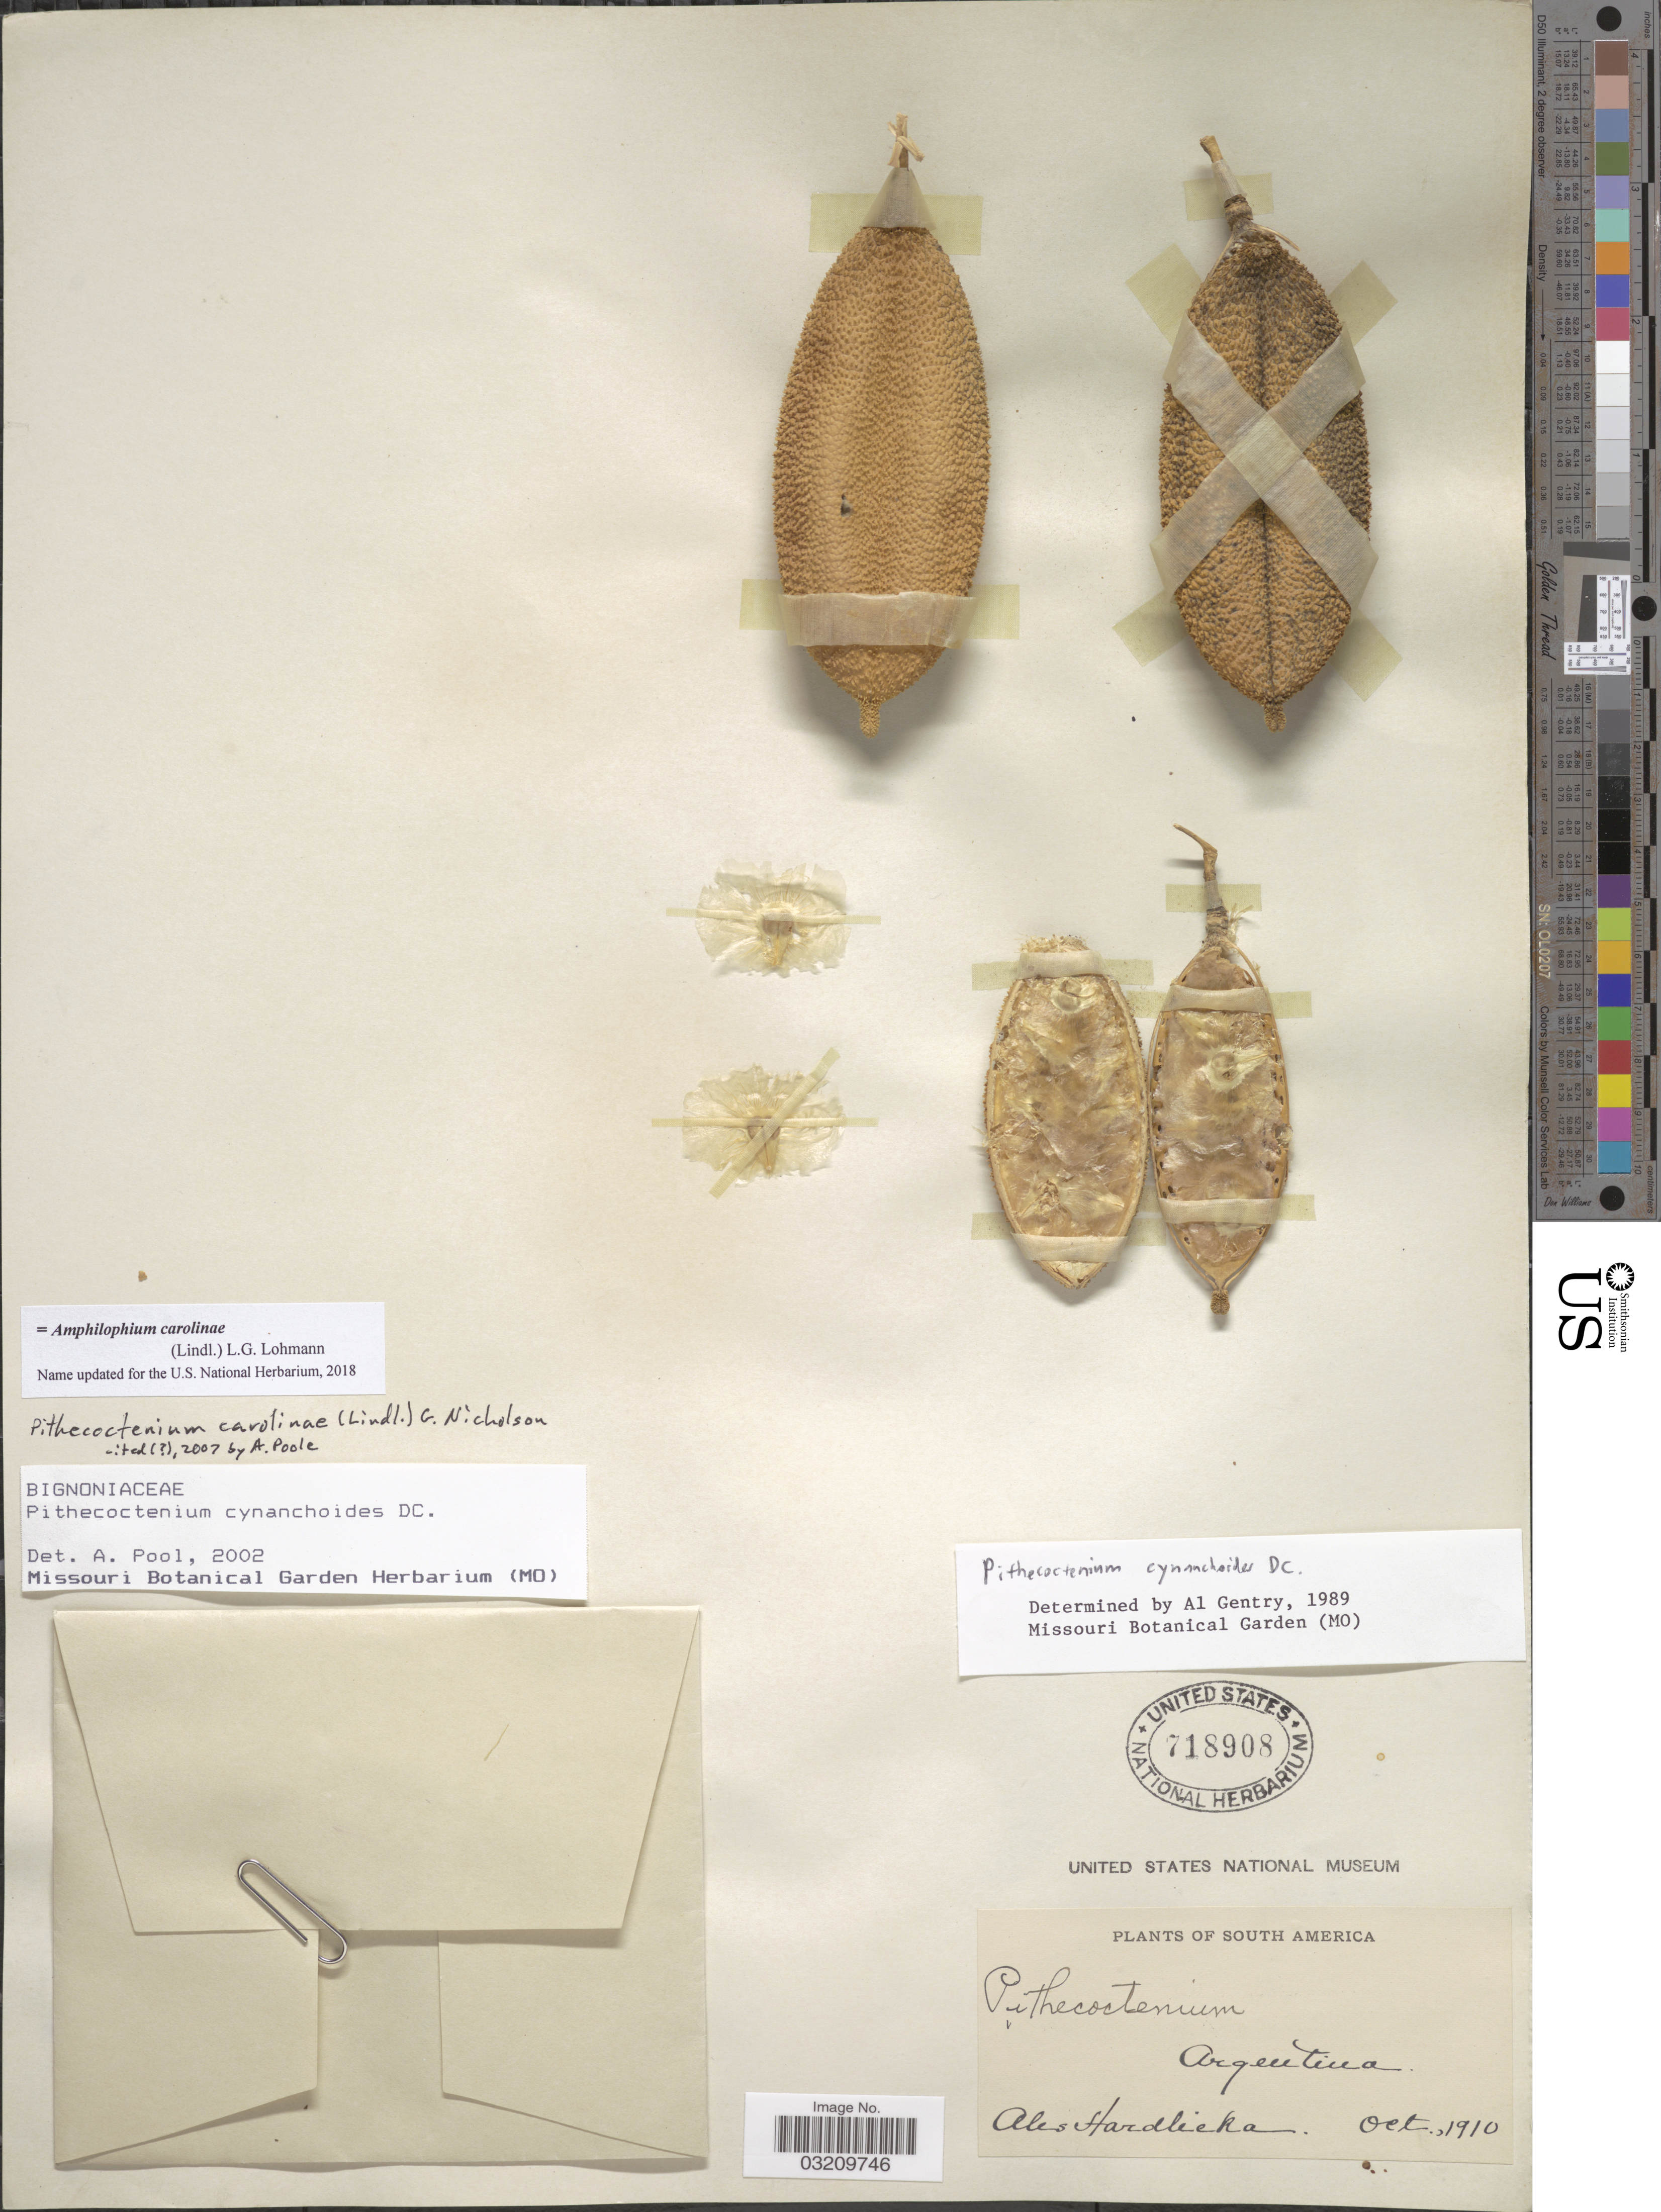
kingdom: Plantae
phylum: Tracheophyta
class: Magnoliopsida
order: Lamiales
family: Bignoniaceae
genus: Amphilophium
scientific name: Amphilophium carolinae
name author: (Lindl.) L.G. Lohmann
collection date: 1910-10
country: Argentina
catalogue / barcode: US 718908